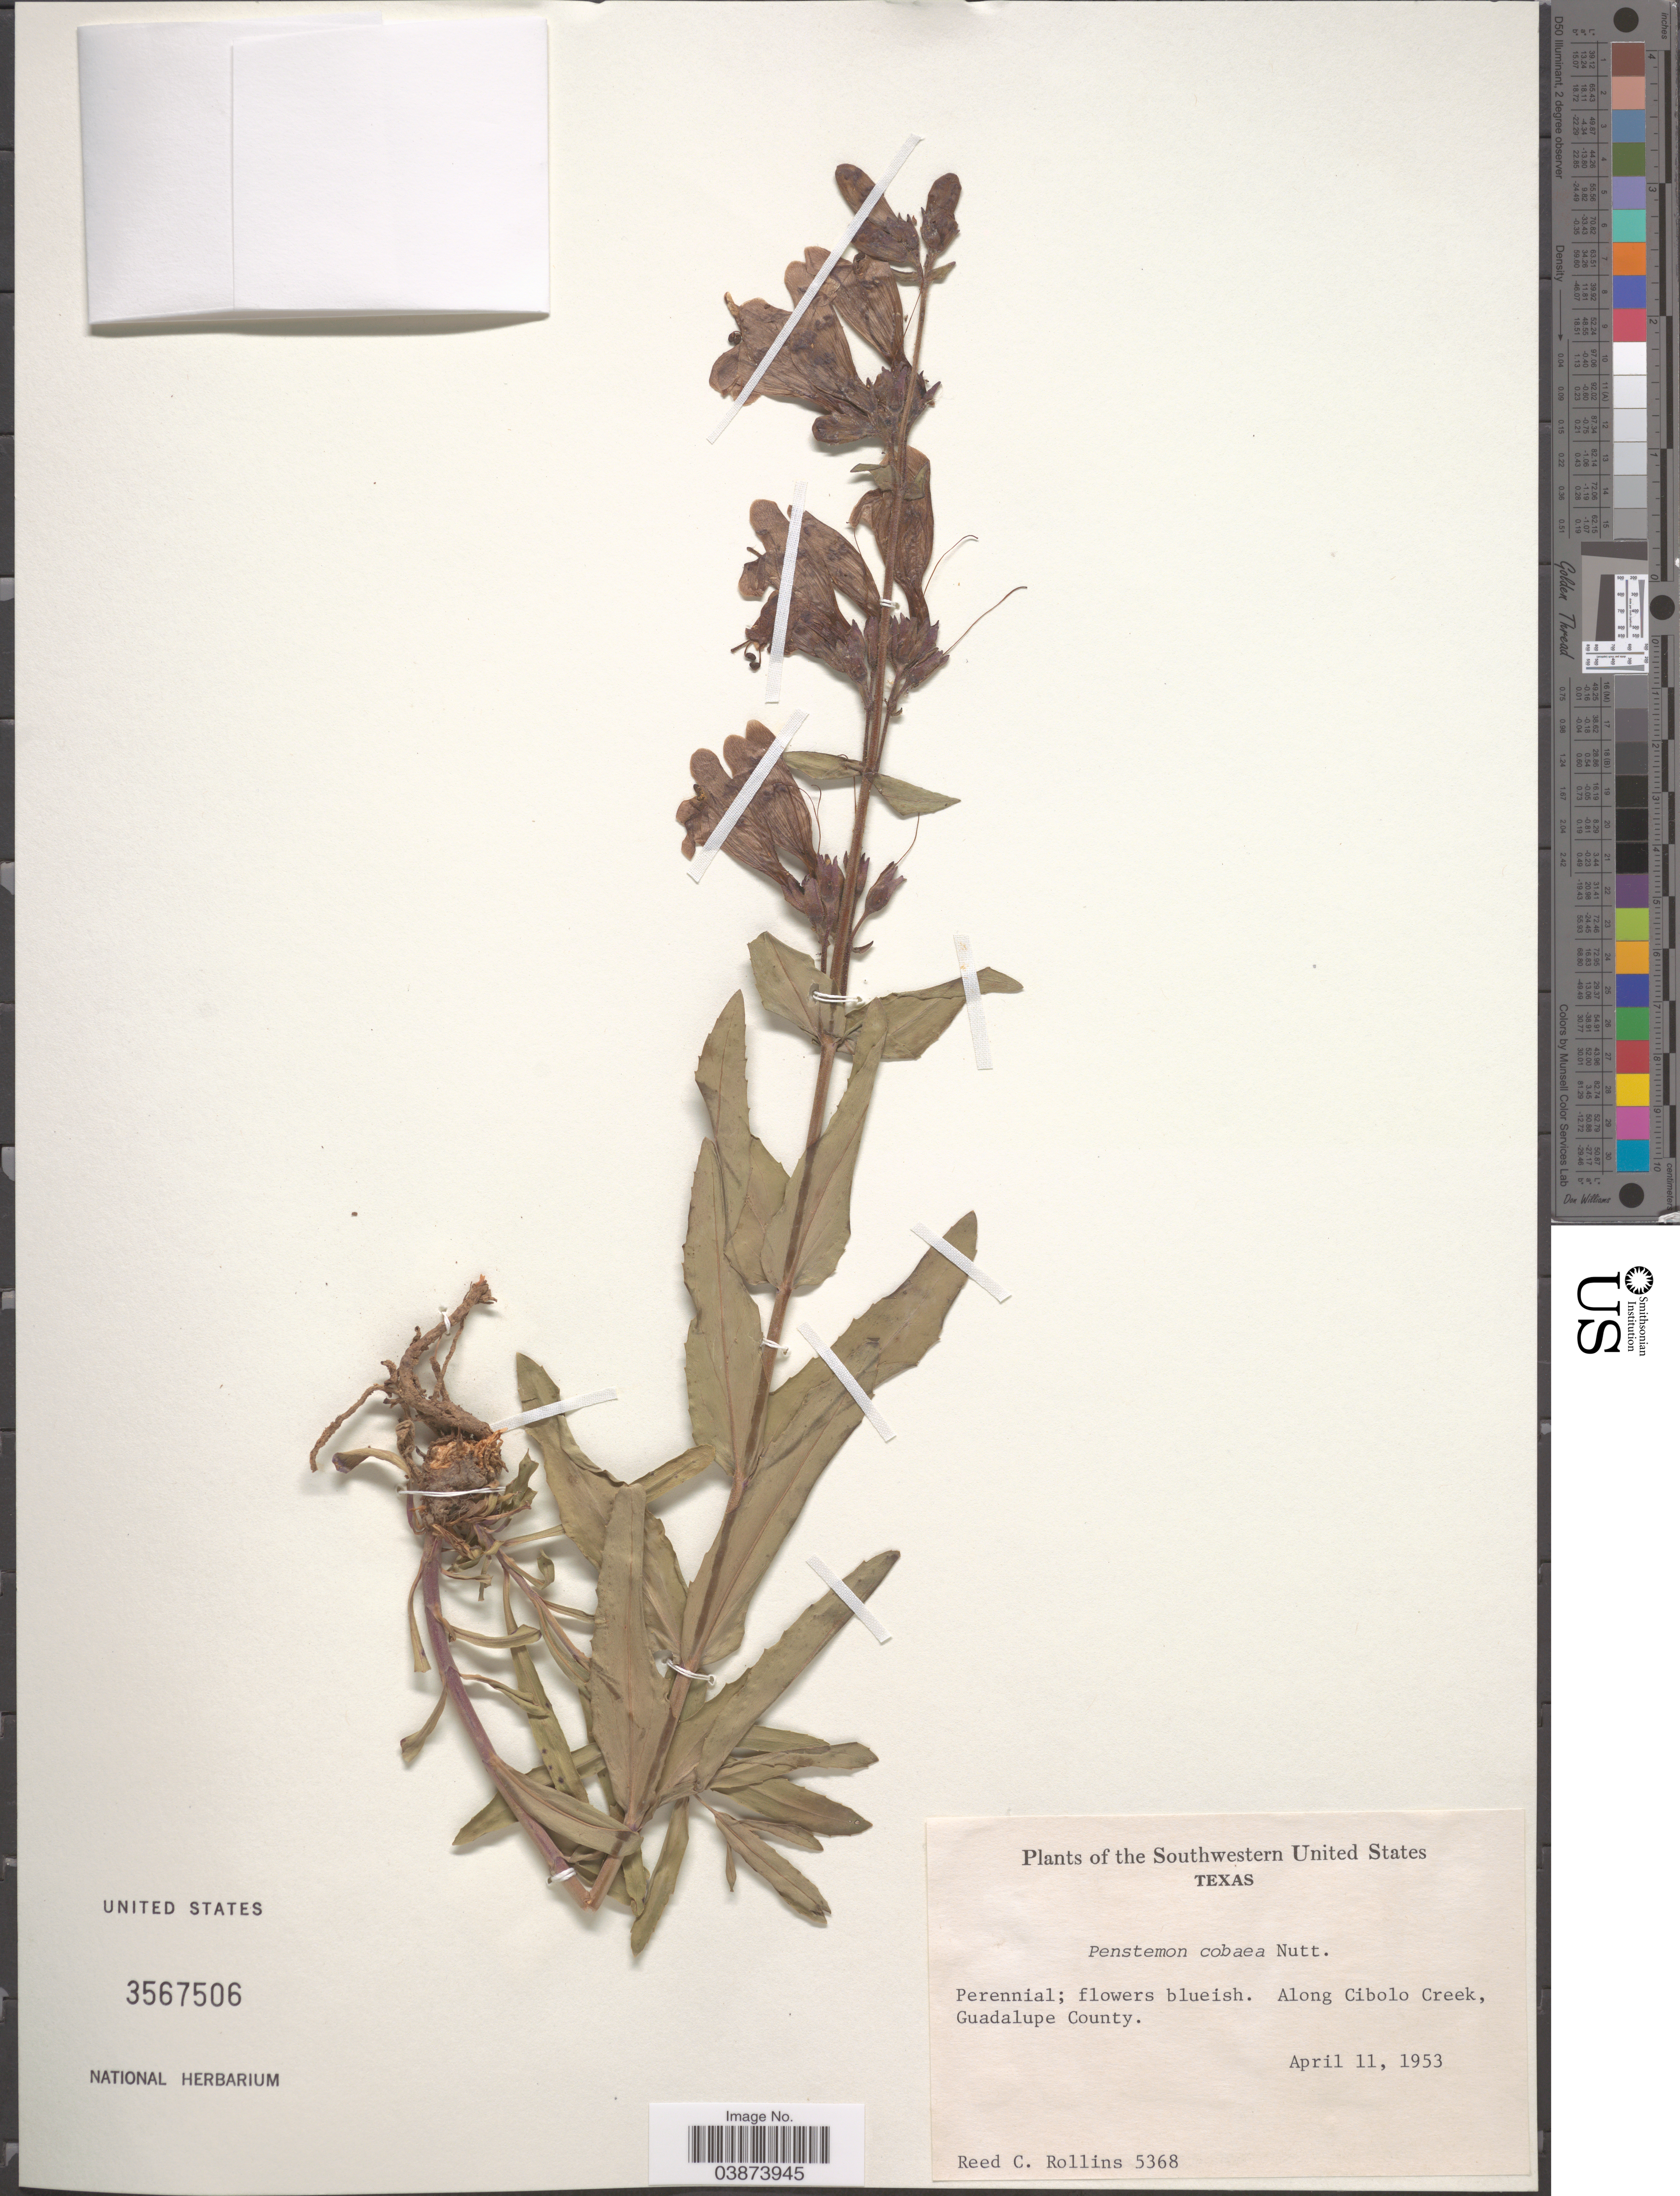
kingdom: Plantae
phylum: Tracheophyta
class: Magnoliopsida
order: Lamiales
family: Plantaginaceae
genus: Penstemon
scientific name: Penstemon cobaea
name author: (Nutt.)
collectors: R. C. Rollins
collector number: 5368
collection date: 1953-04-11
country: United States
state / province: Texas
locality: The Southwestern United States. Along Cibolo Creek, Guadalupe County.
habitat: along creek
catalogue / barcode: US 3567506